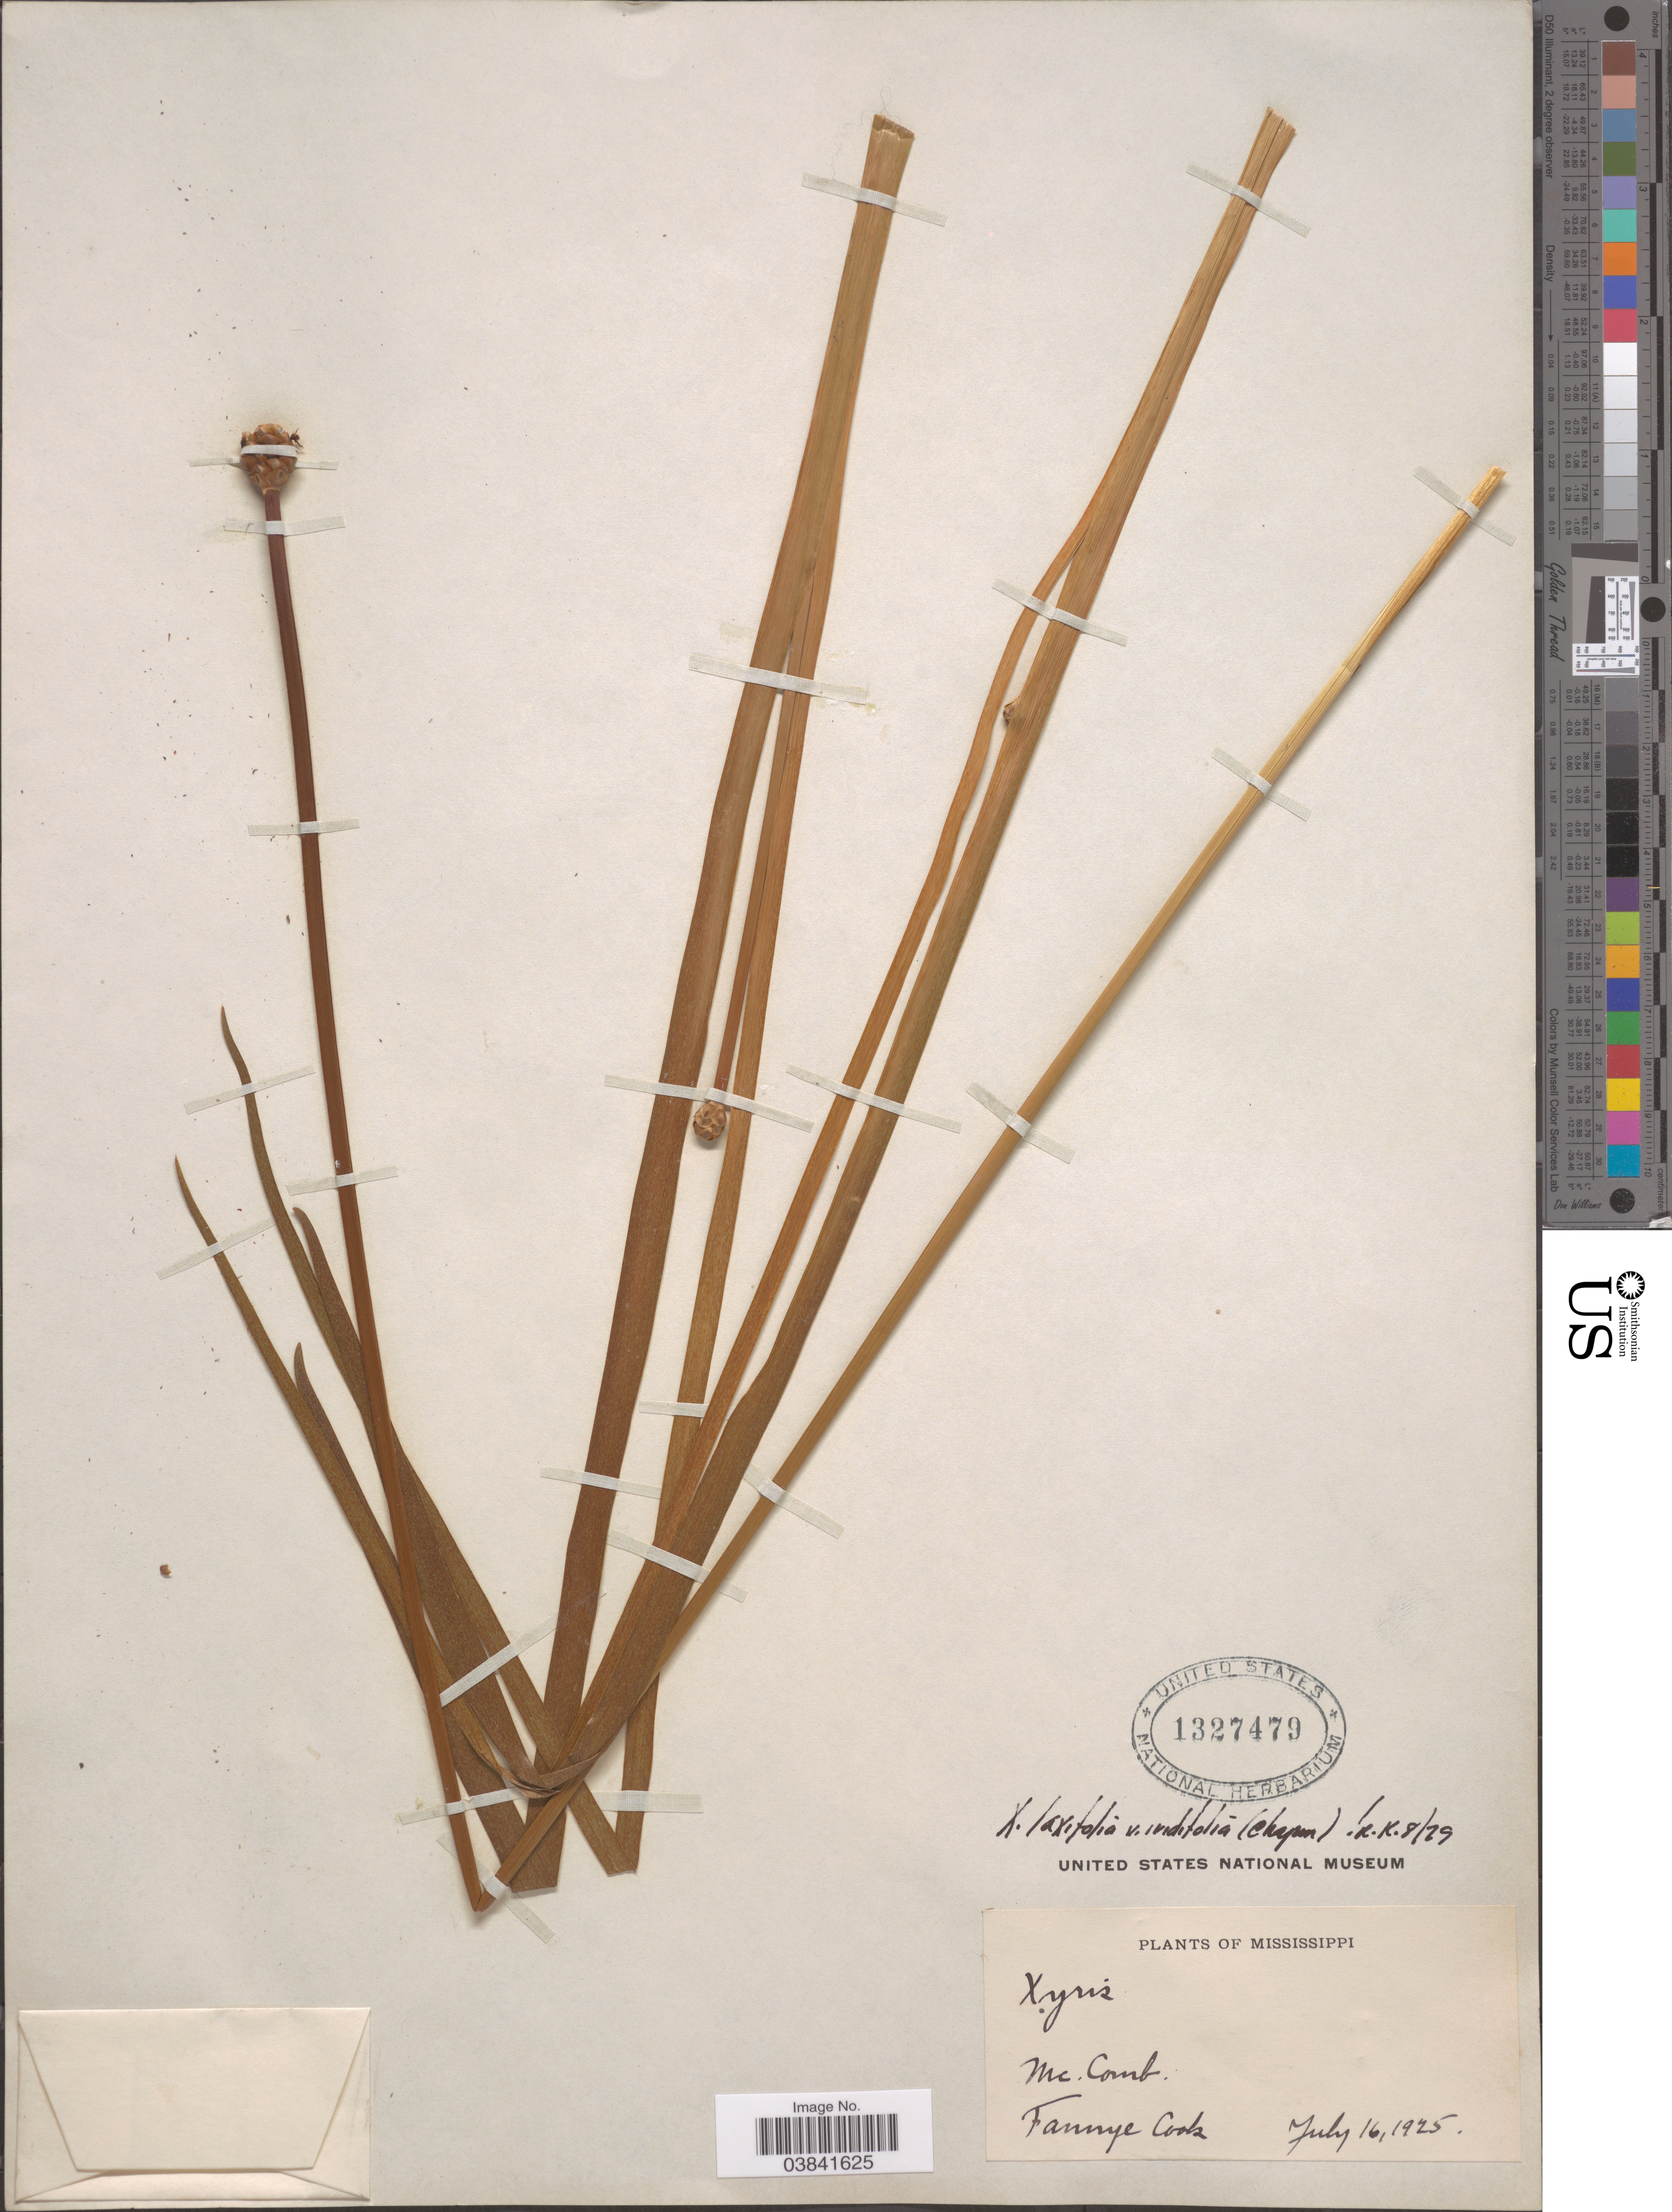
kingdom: Plantae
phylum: Tracheophyta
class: Liliopsida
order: Poales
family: Xyridaceae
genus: Xyris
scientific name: Xyris iridifolia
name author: Chapm.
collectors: F. A. Cook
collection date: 1925-07-16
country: United States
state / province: Mississippi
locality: Mc. Comb.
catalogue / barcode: US 1327479